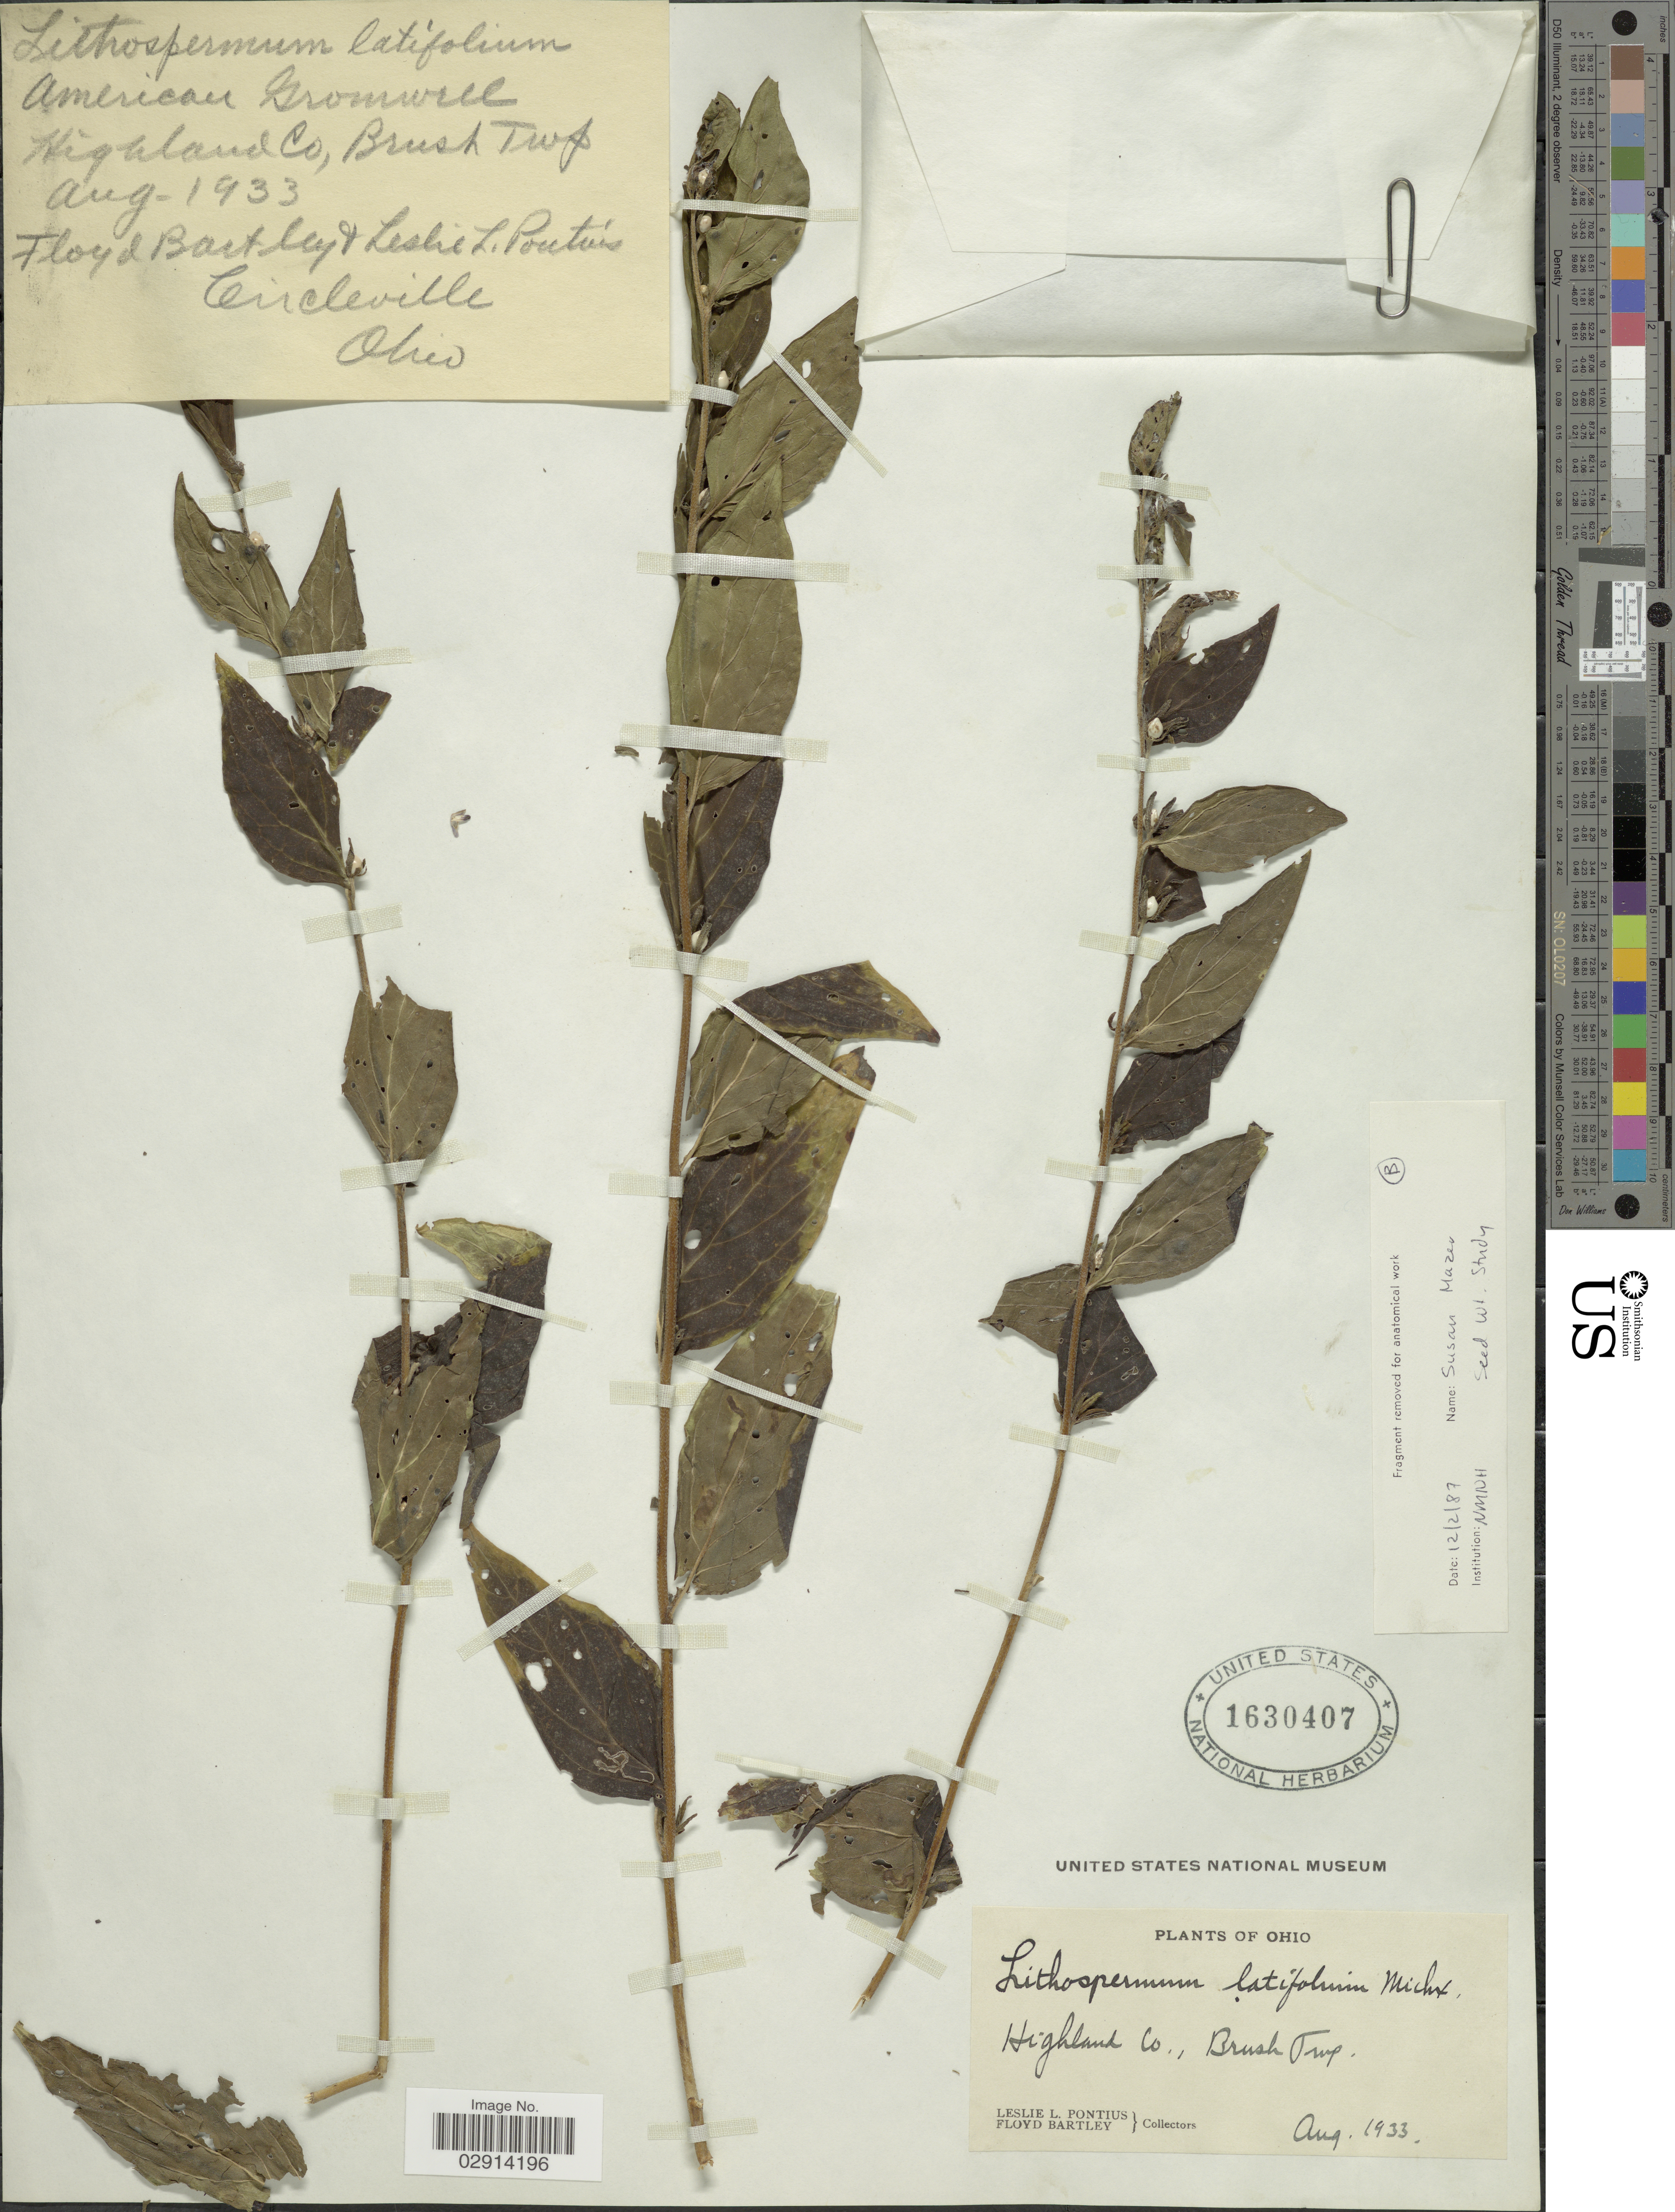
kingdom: Plantae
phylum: Tracheophyta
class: Magnoliopsida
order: Boraginales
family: Boraginaceae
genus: Lithospermum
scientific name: Lithospermum latifolium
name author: Michx.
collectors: L. Pontius & F. Bartley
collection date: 1933-08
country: United States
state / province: Ohio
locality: Highland Co., Brush Twp.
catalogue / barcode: US 1630407